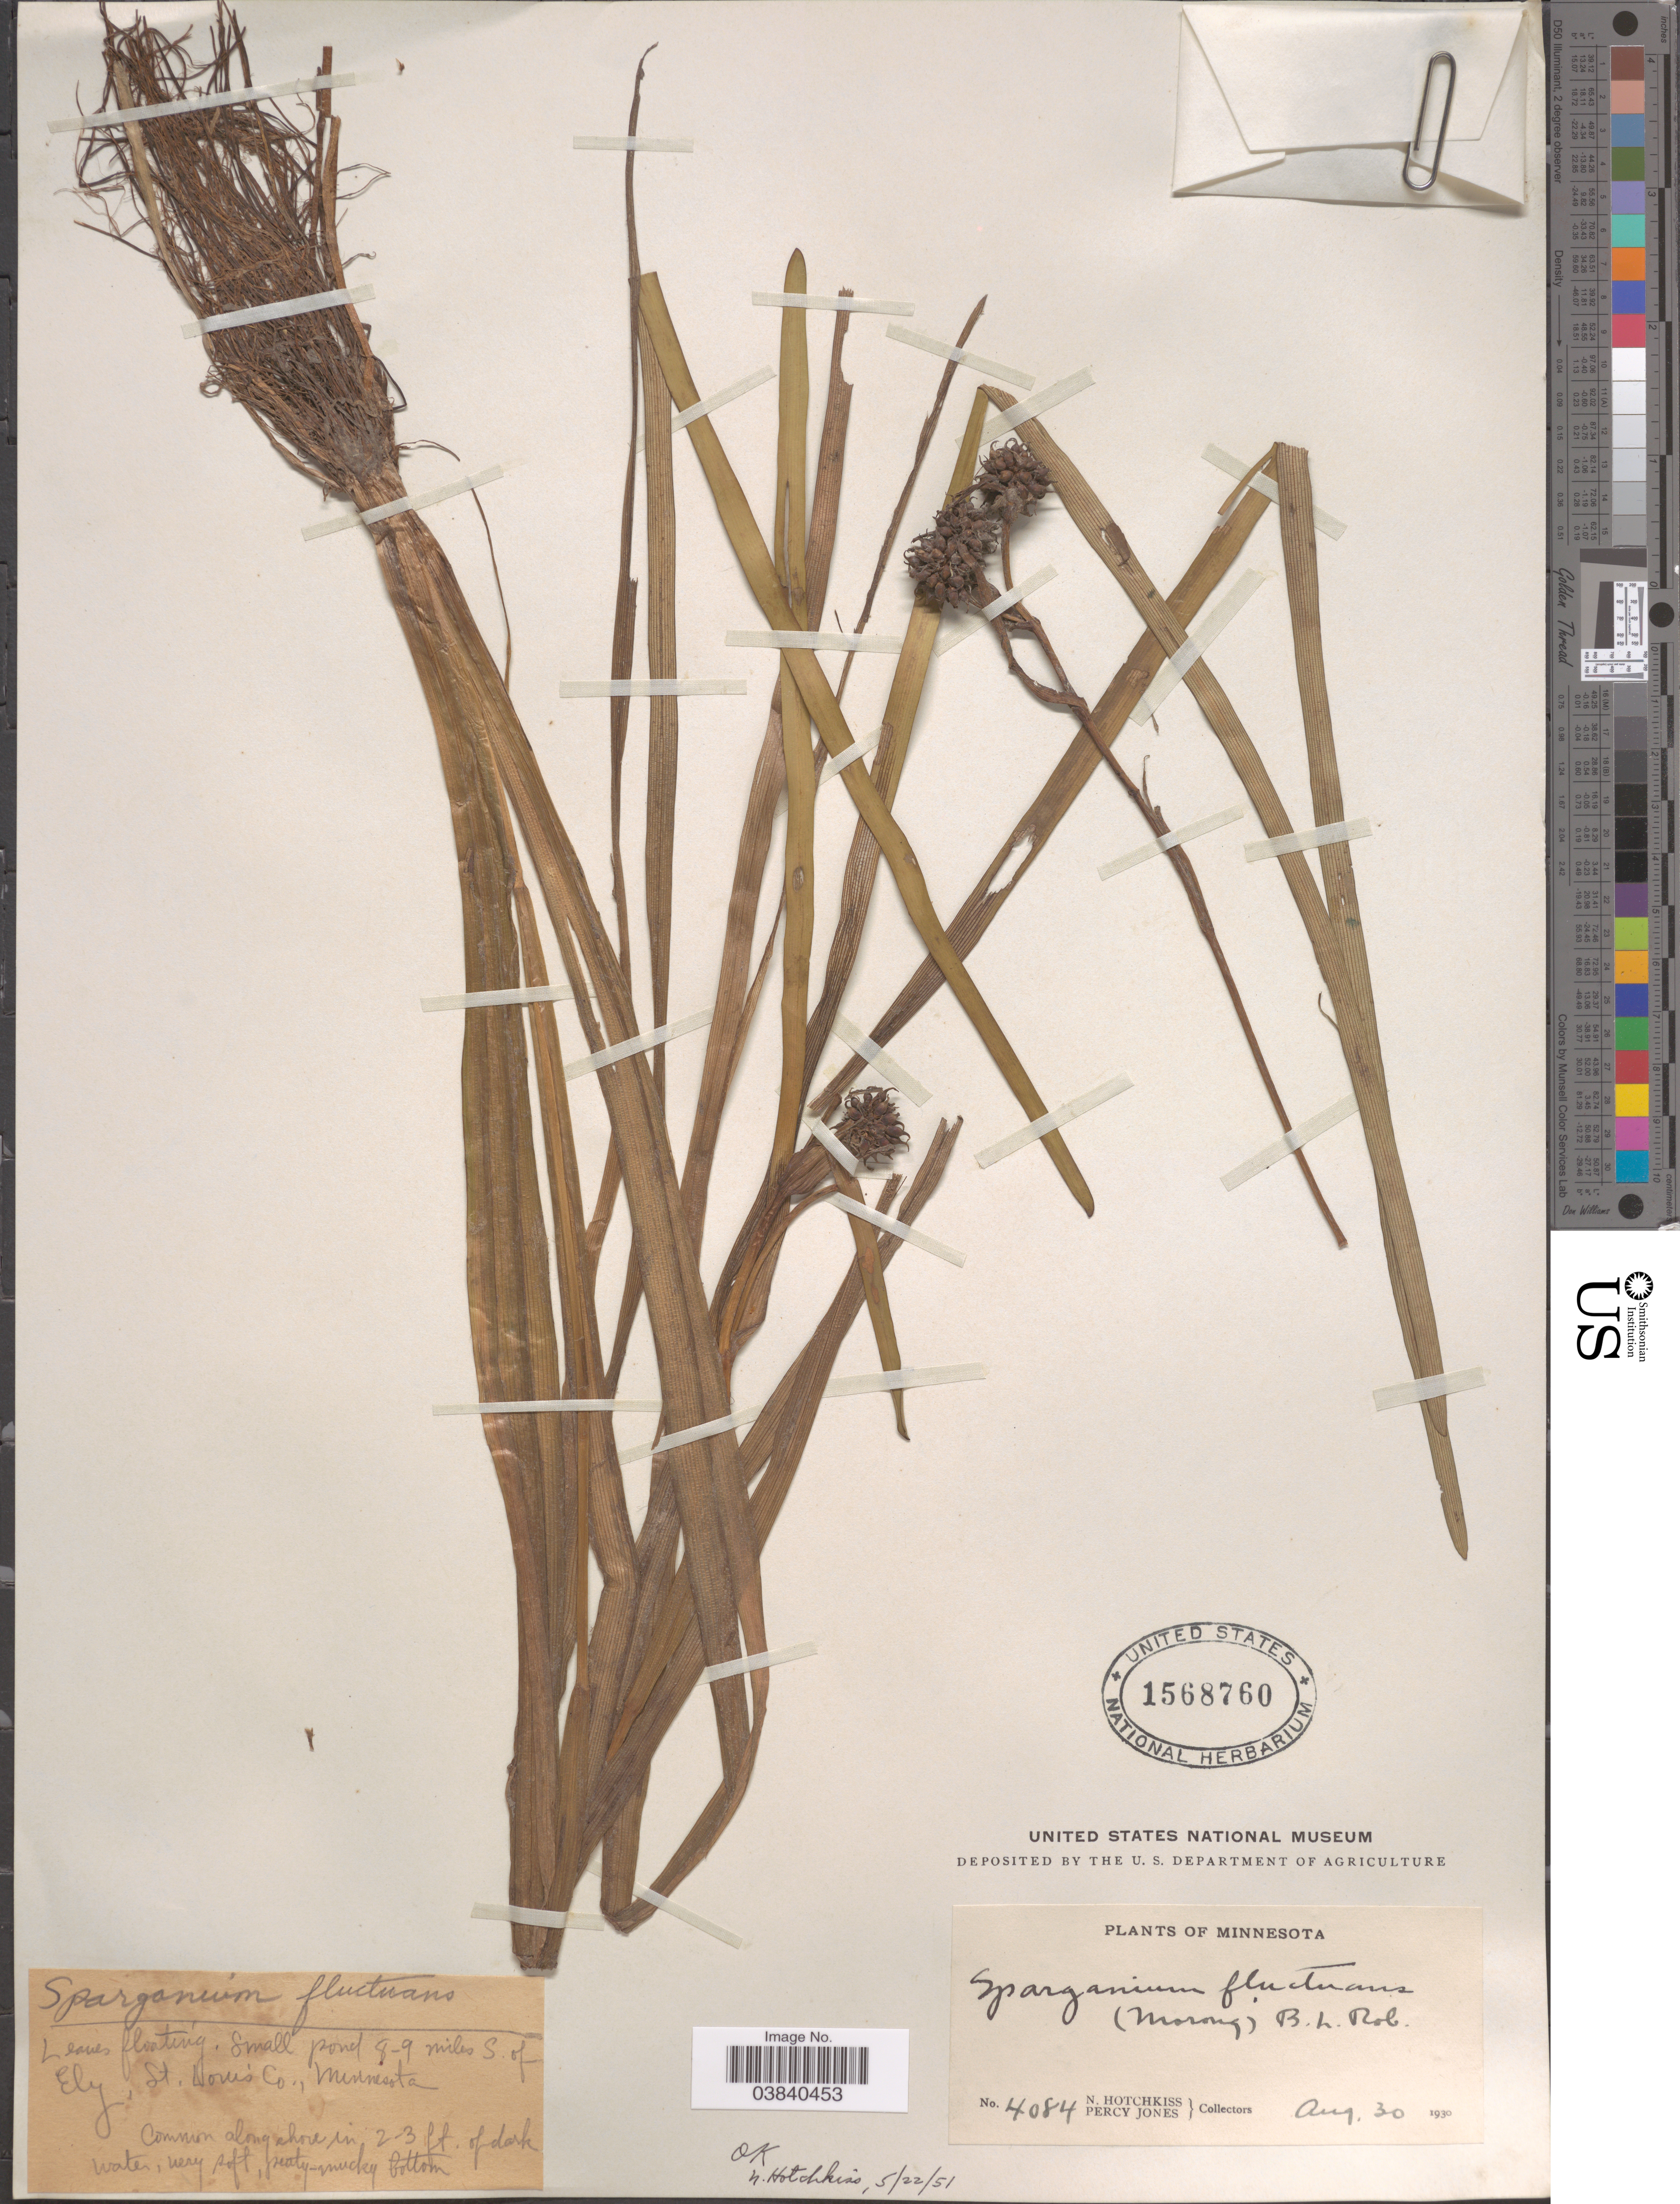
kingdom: Plantae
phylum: Tracheophyta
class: Liliopsida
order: Poales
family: Typhaceae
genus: Sparganium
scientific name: Sparganium fluctuans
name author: (Engelm.) B.L. Rob.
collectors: N. Hotchkiss & P. Jones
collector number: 4084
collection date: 1930-08-30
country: United States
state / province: Minnesota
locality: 8-9 miles S. of Ely, St. Louis Co. Along shore.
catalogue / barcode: US 1568760